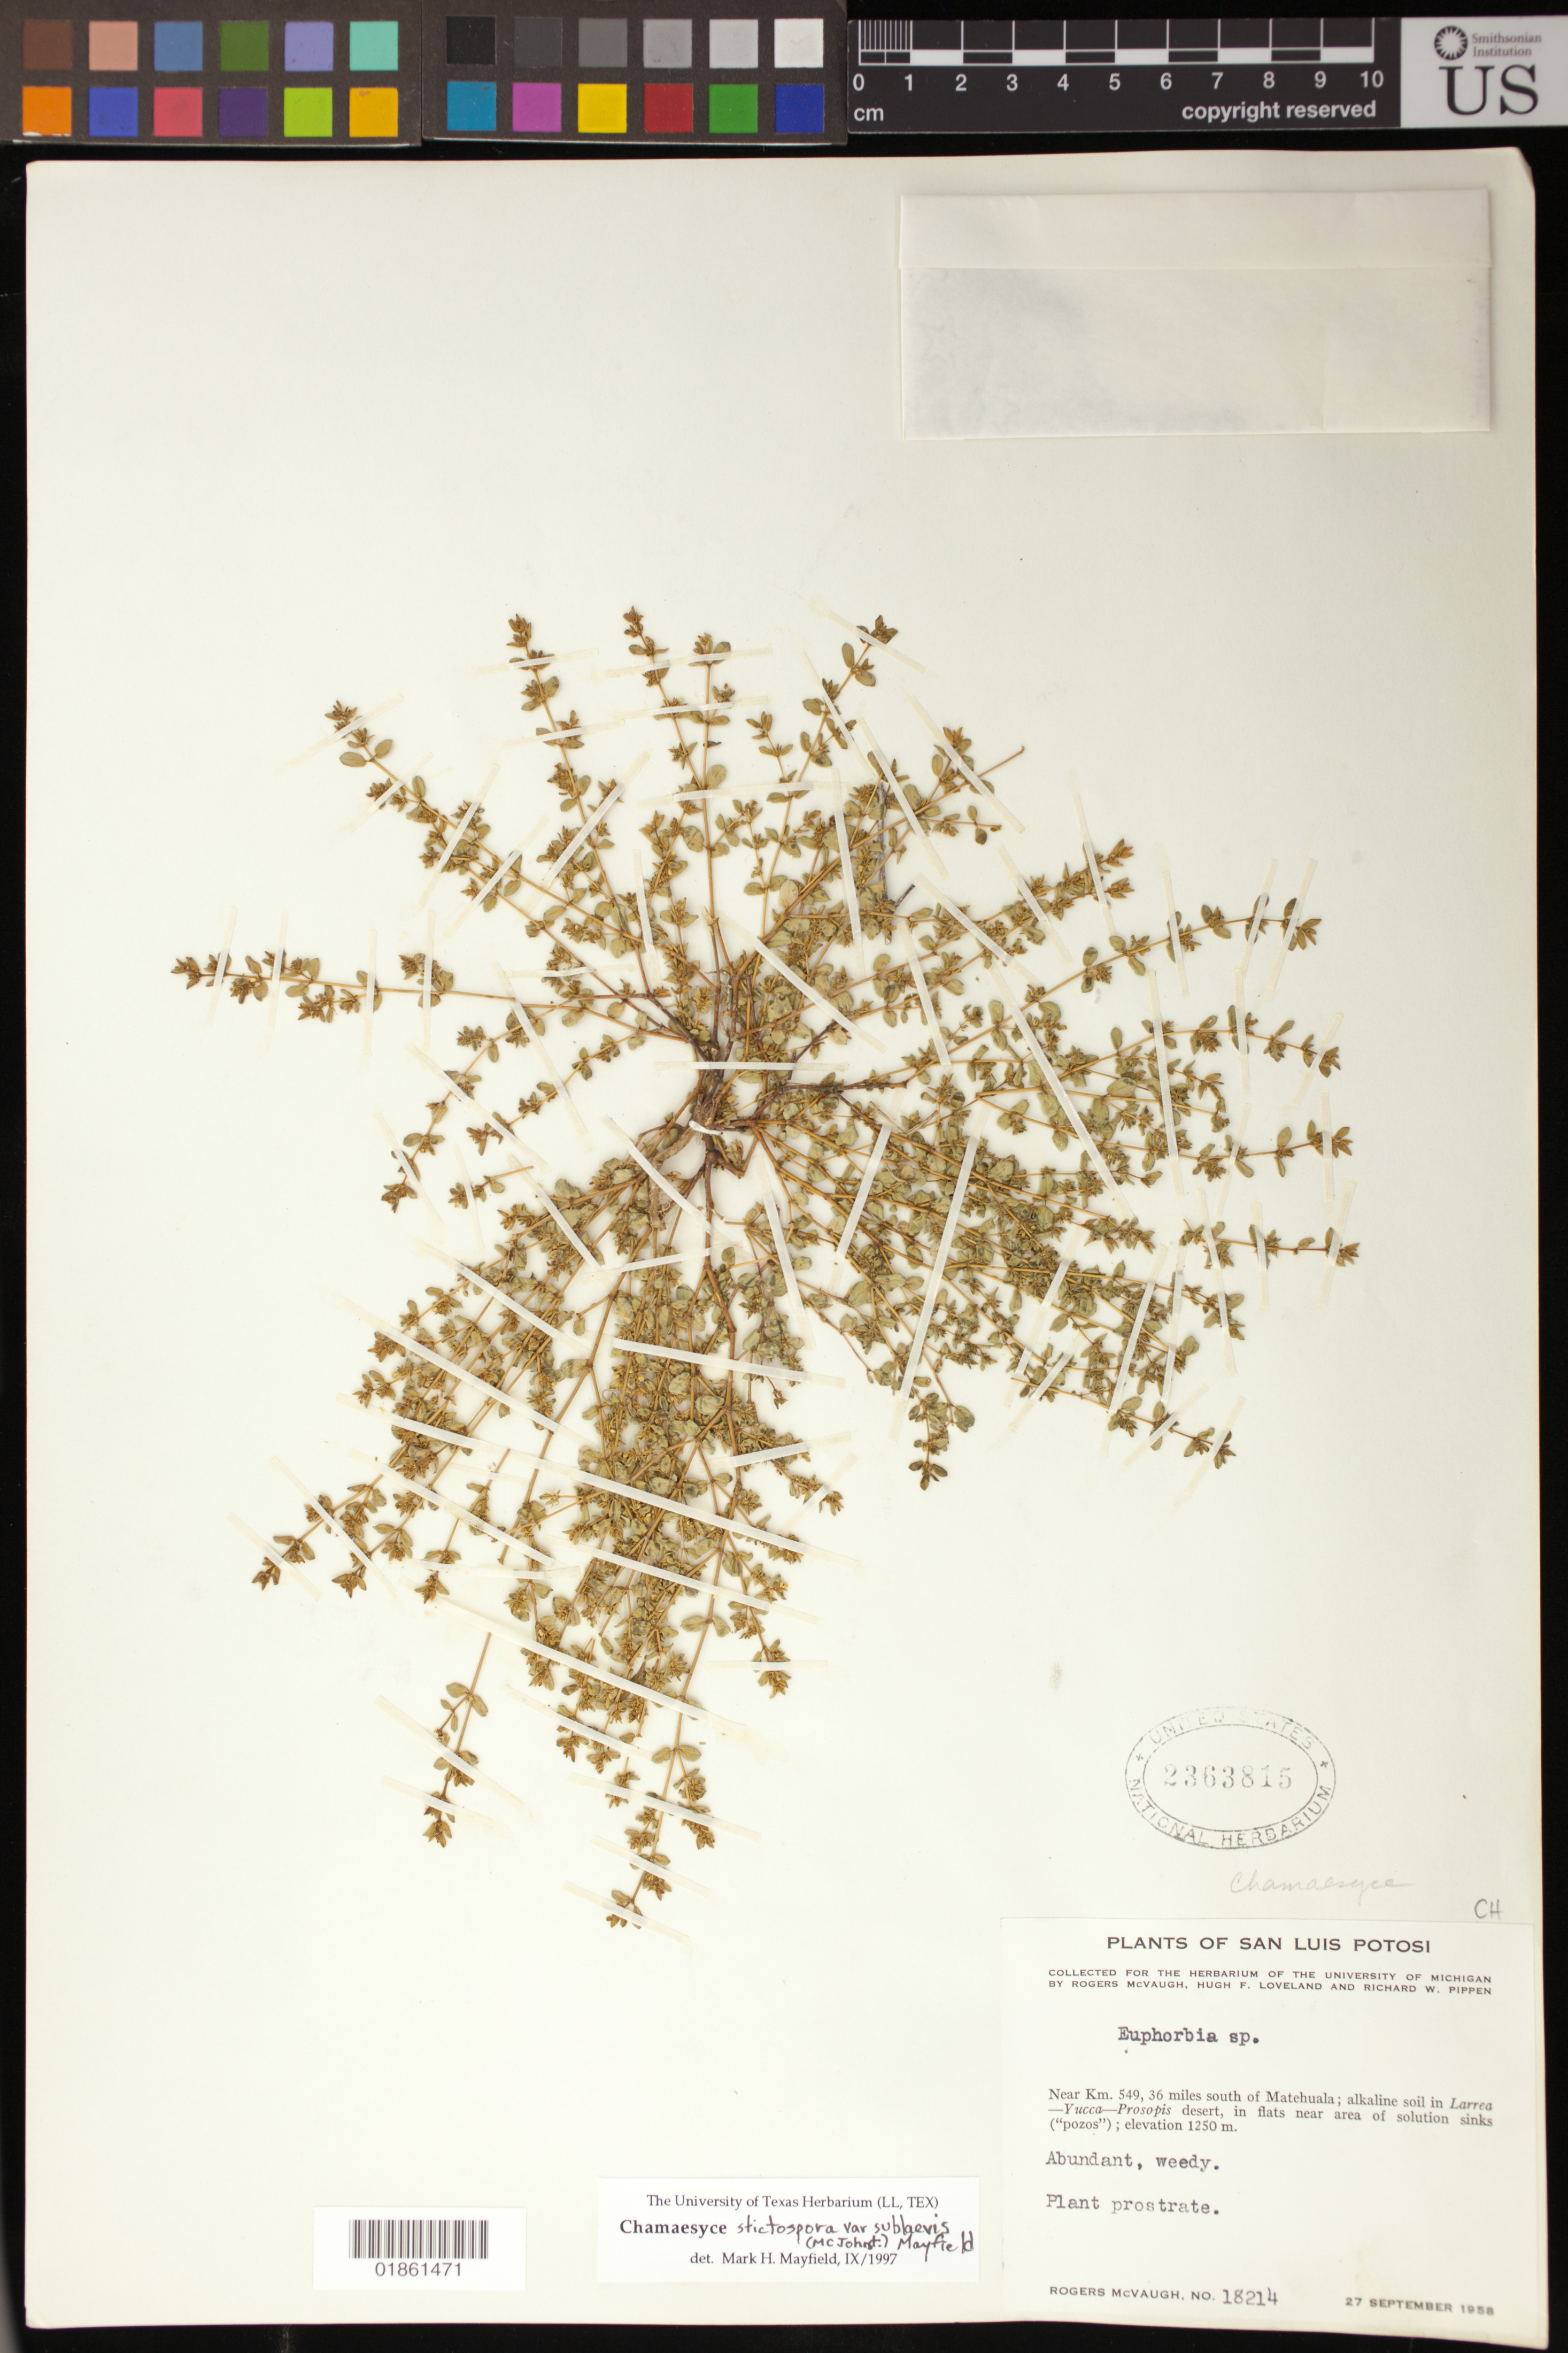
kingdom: Plantae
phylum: Tracheophyta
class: Magnoliopsida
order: Malpighiales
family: Euphorbiaceae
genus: Euphorbia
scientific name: Euphorbia stictospora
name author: Engelm.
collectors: R. McVaugh, H. Loveland & R. W. Pippen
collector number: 18214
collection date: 1958-09-27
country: Mexico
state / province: San Luis Potosí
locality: Near Km. 549, 36 miles south of Matehuala; alkaline soil in Larrea-Yucca-Prosopis desert, in flats near area of solution sinks ("pozos")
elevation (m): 1250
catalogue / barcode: US 2363815